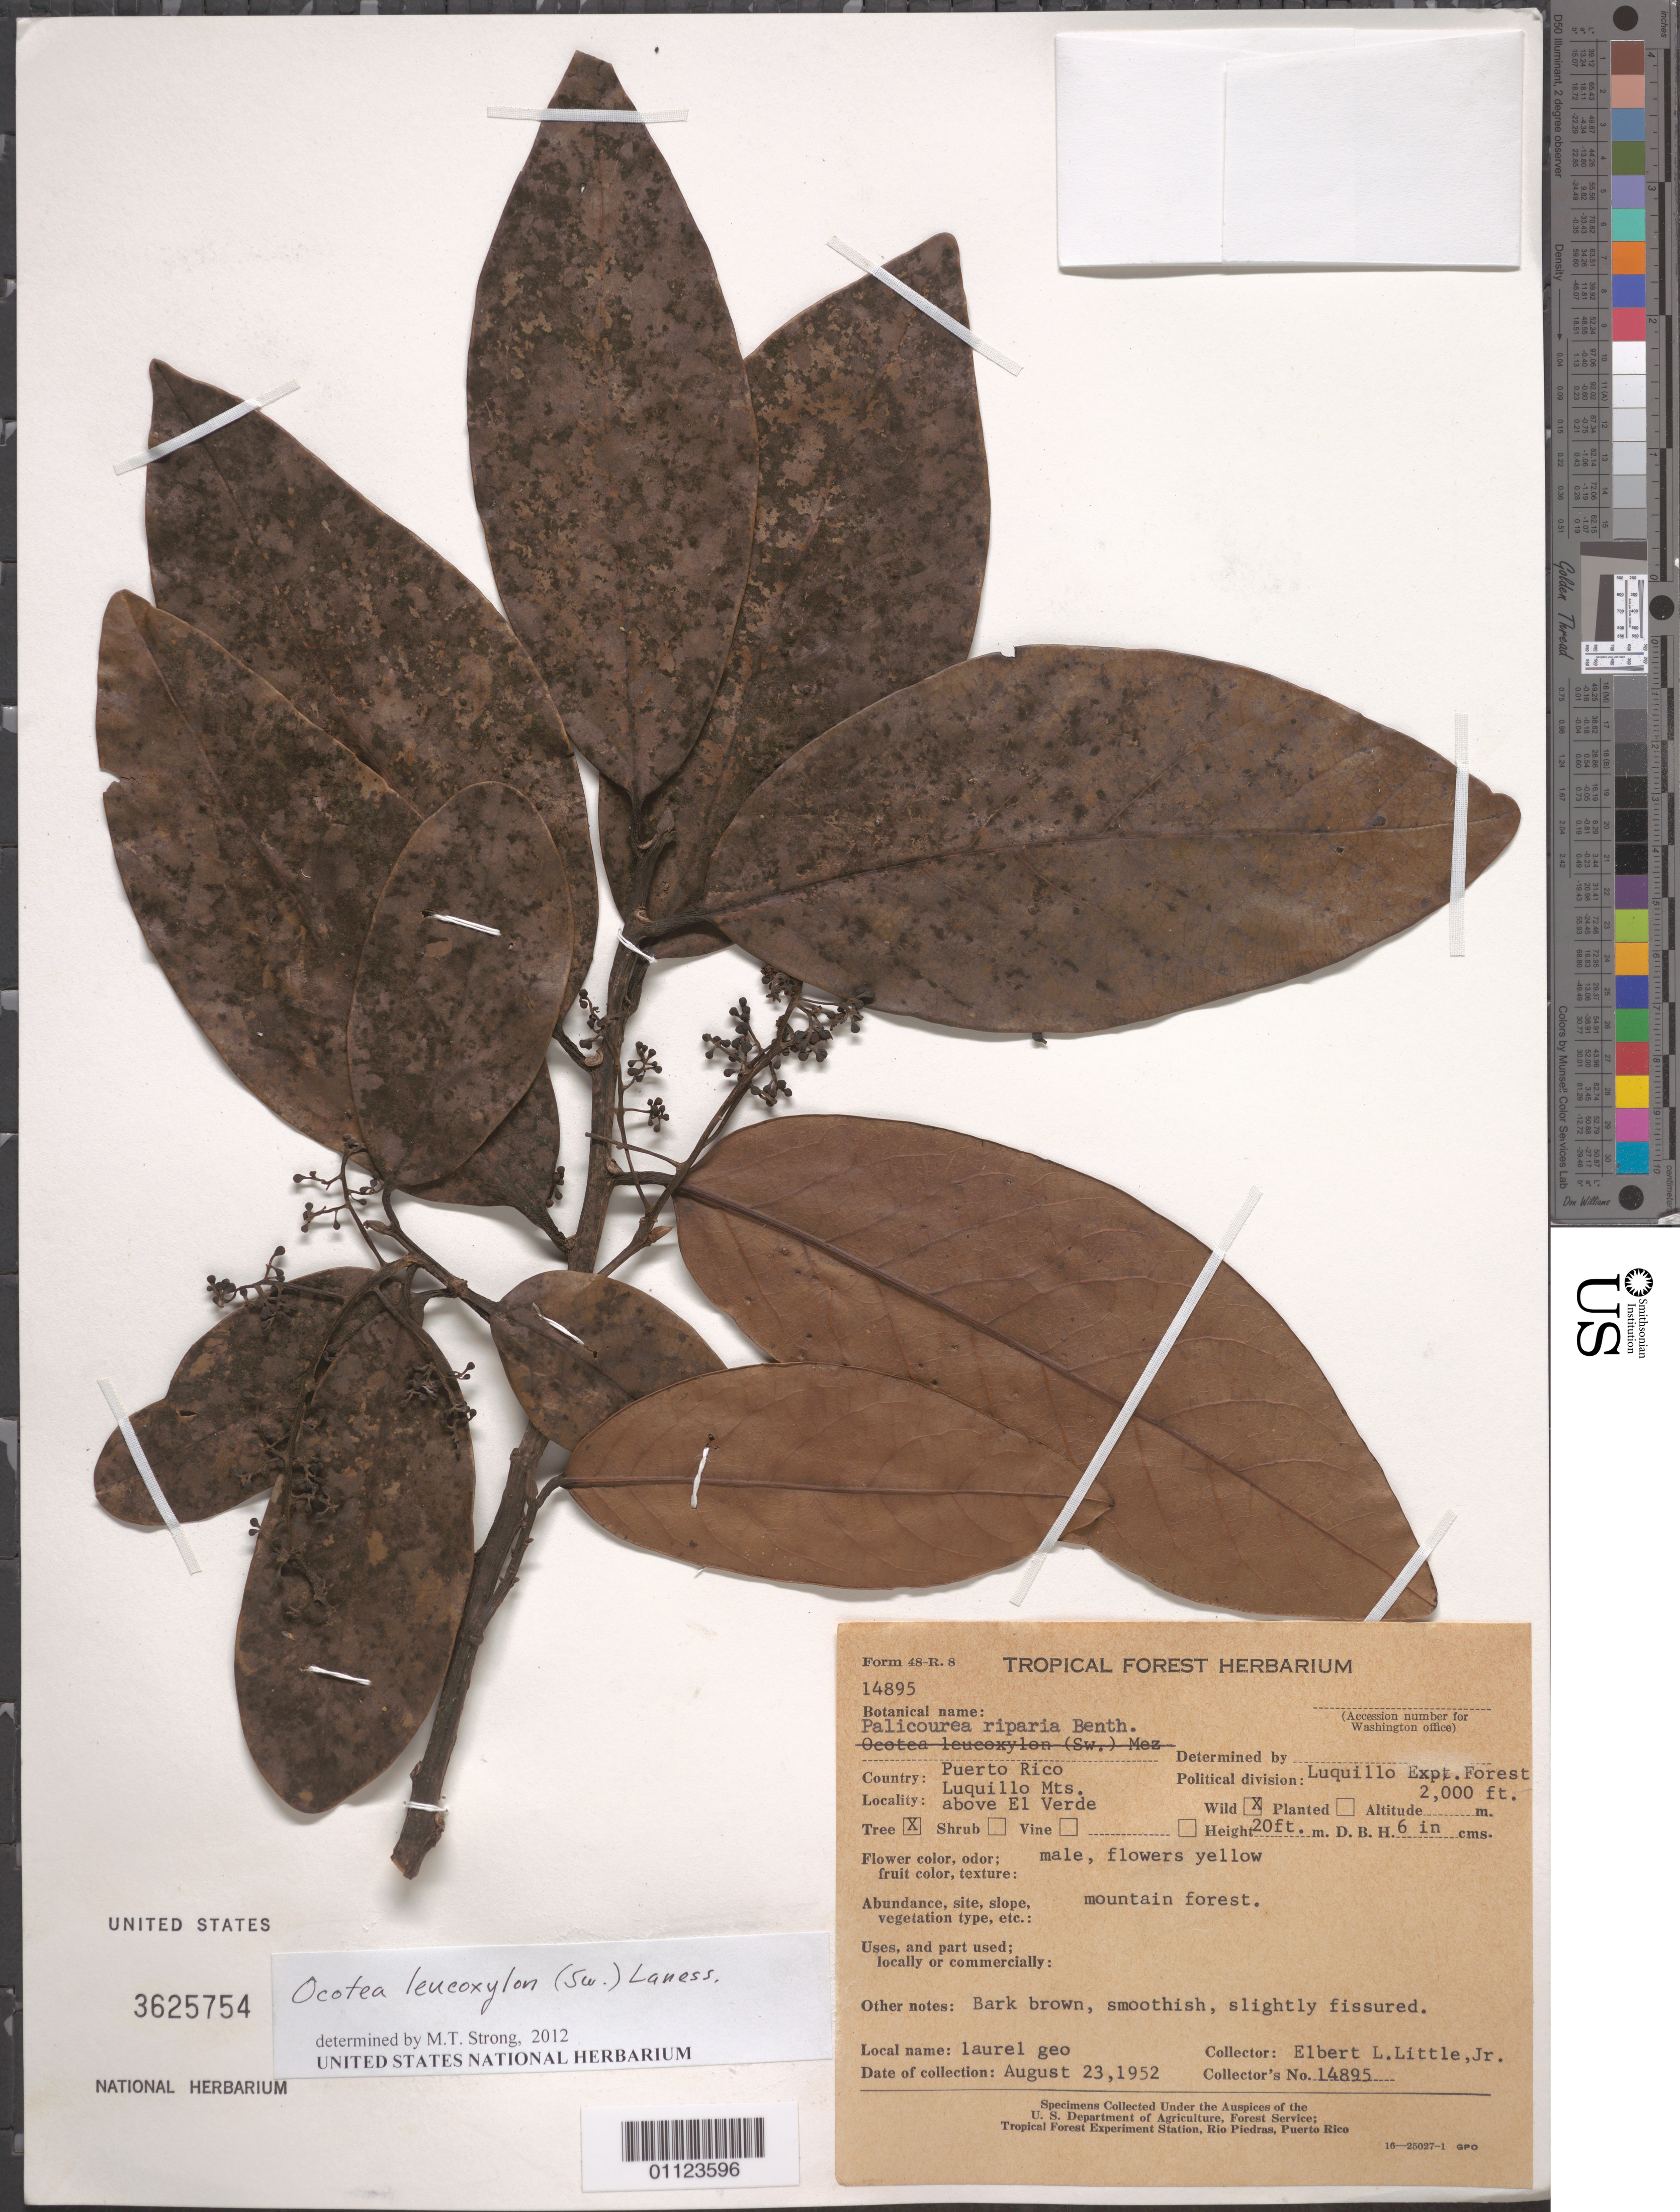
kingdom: Plantae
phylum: Tracheophyta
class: Magnoliopsida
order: Laurales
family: Lauraceae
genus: Ocotea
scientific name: Ocotea leucoxylon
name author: (Sw.) Laness.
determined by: Wagner, W. L.; Strong, M. T.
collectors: E. L. Little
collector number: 14895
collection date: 1952-08-23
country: Puerto Rico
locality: Luquillo Expt. Forest, Luquillo Mts., above El Verde.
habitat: Mountain forest.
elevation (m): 610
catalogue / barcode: US 3625754